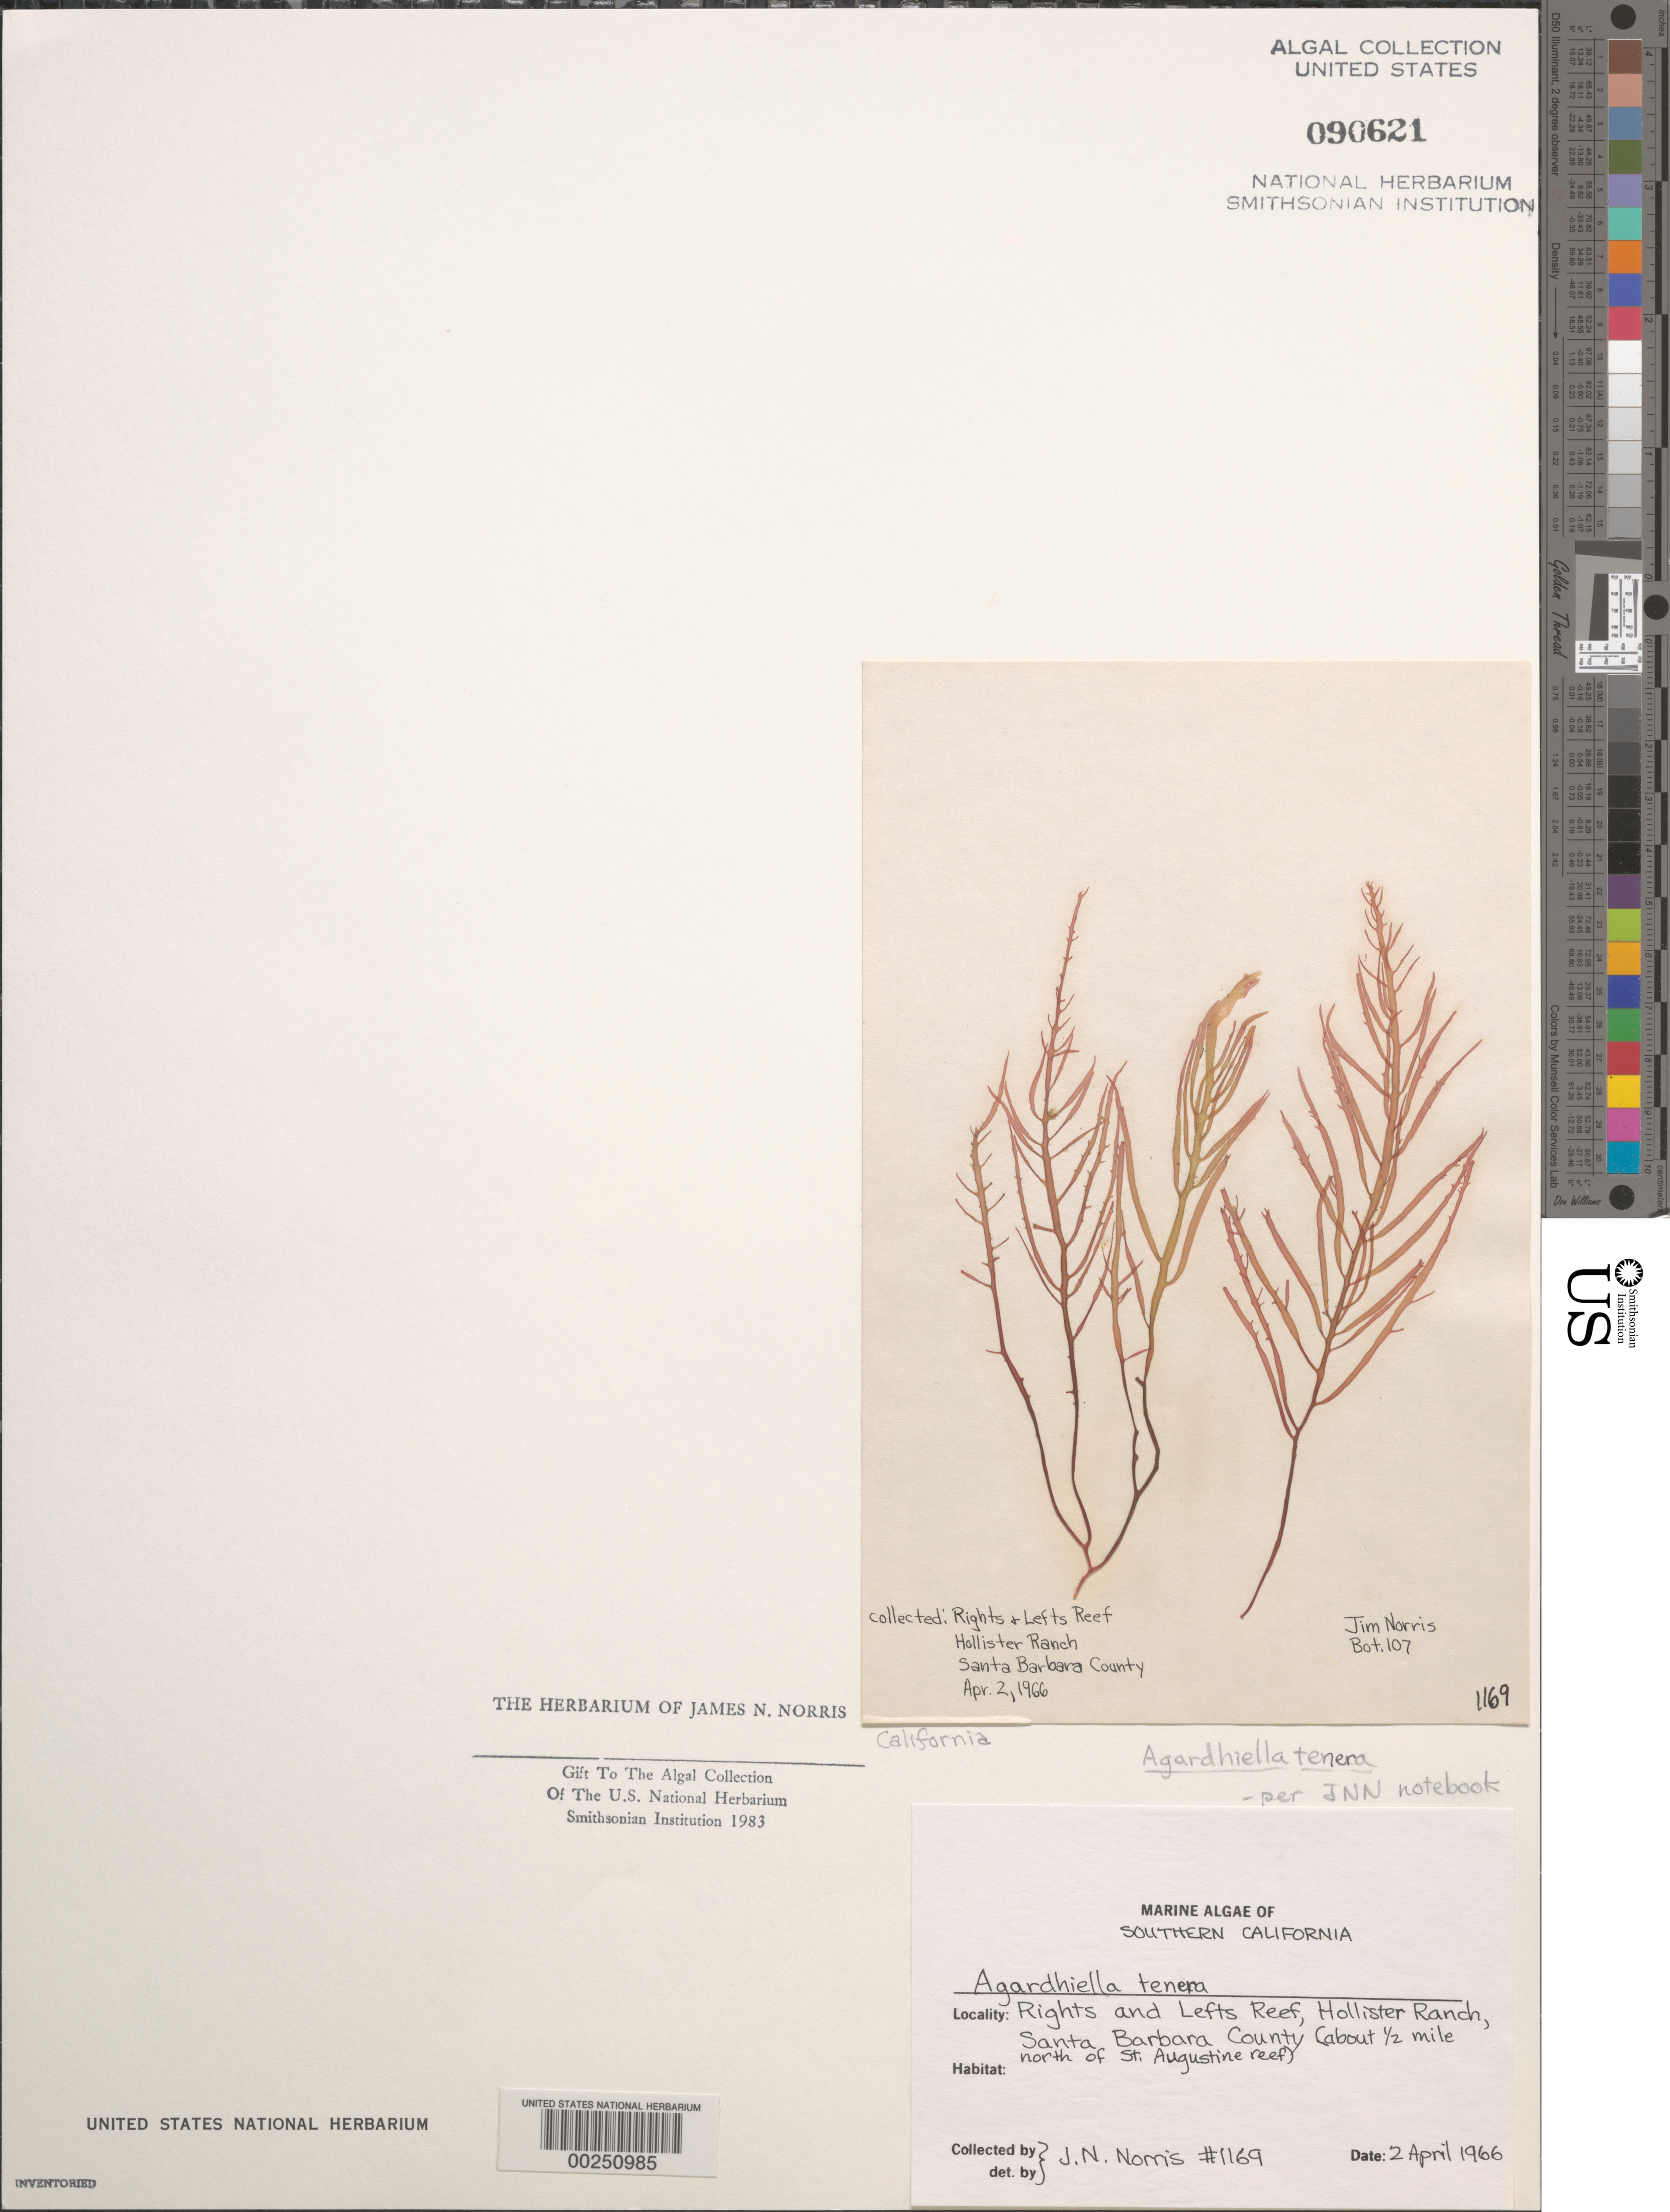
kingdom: Plantae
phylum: Rhodophyta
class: Florideophyceae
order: Gigartinales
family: Solieriaceae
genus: Agardhiella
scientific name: Agardhiella tenera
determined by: Norris, James N.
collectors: J. N. Norris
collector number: JN-1169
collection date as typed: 02 Apr 1966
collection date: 1966-04-02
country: United States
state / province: California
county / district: Santa Barbara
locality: Rights and Lefts Reef, Hollister Ranch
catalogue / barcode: US 90621